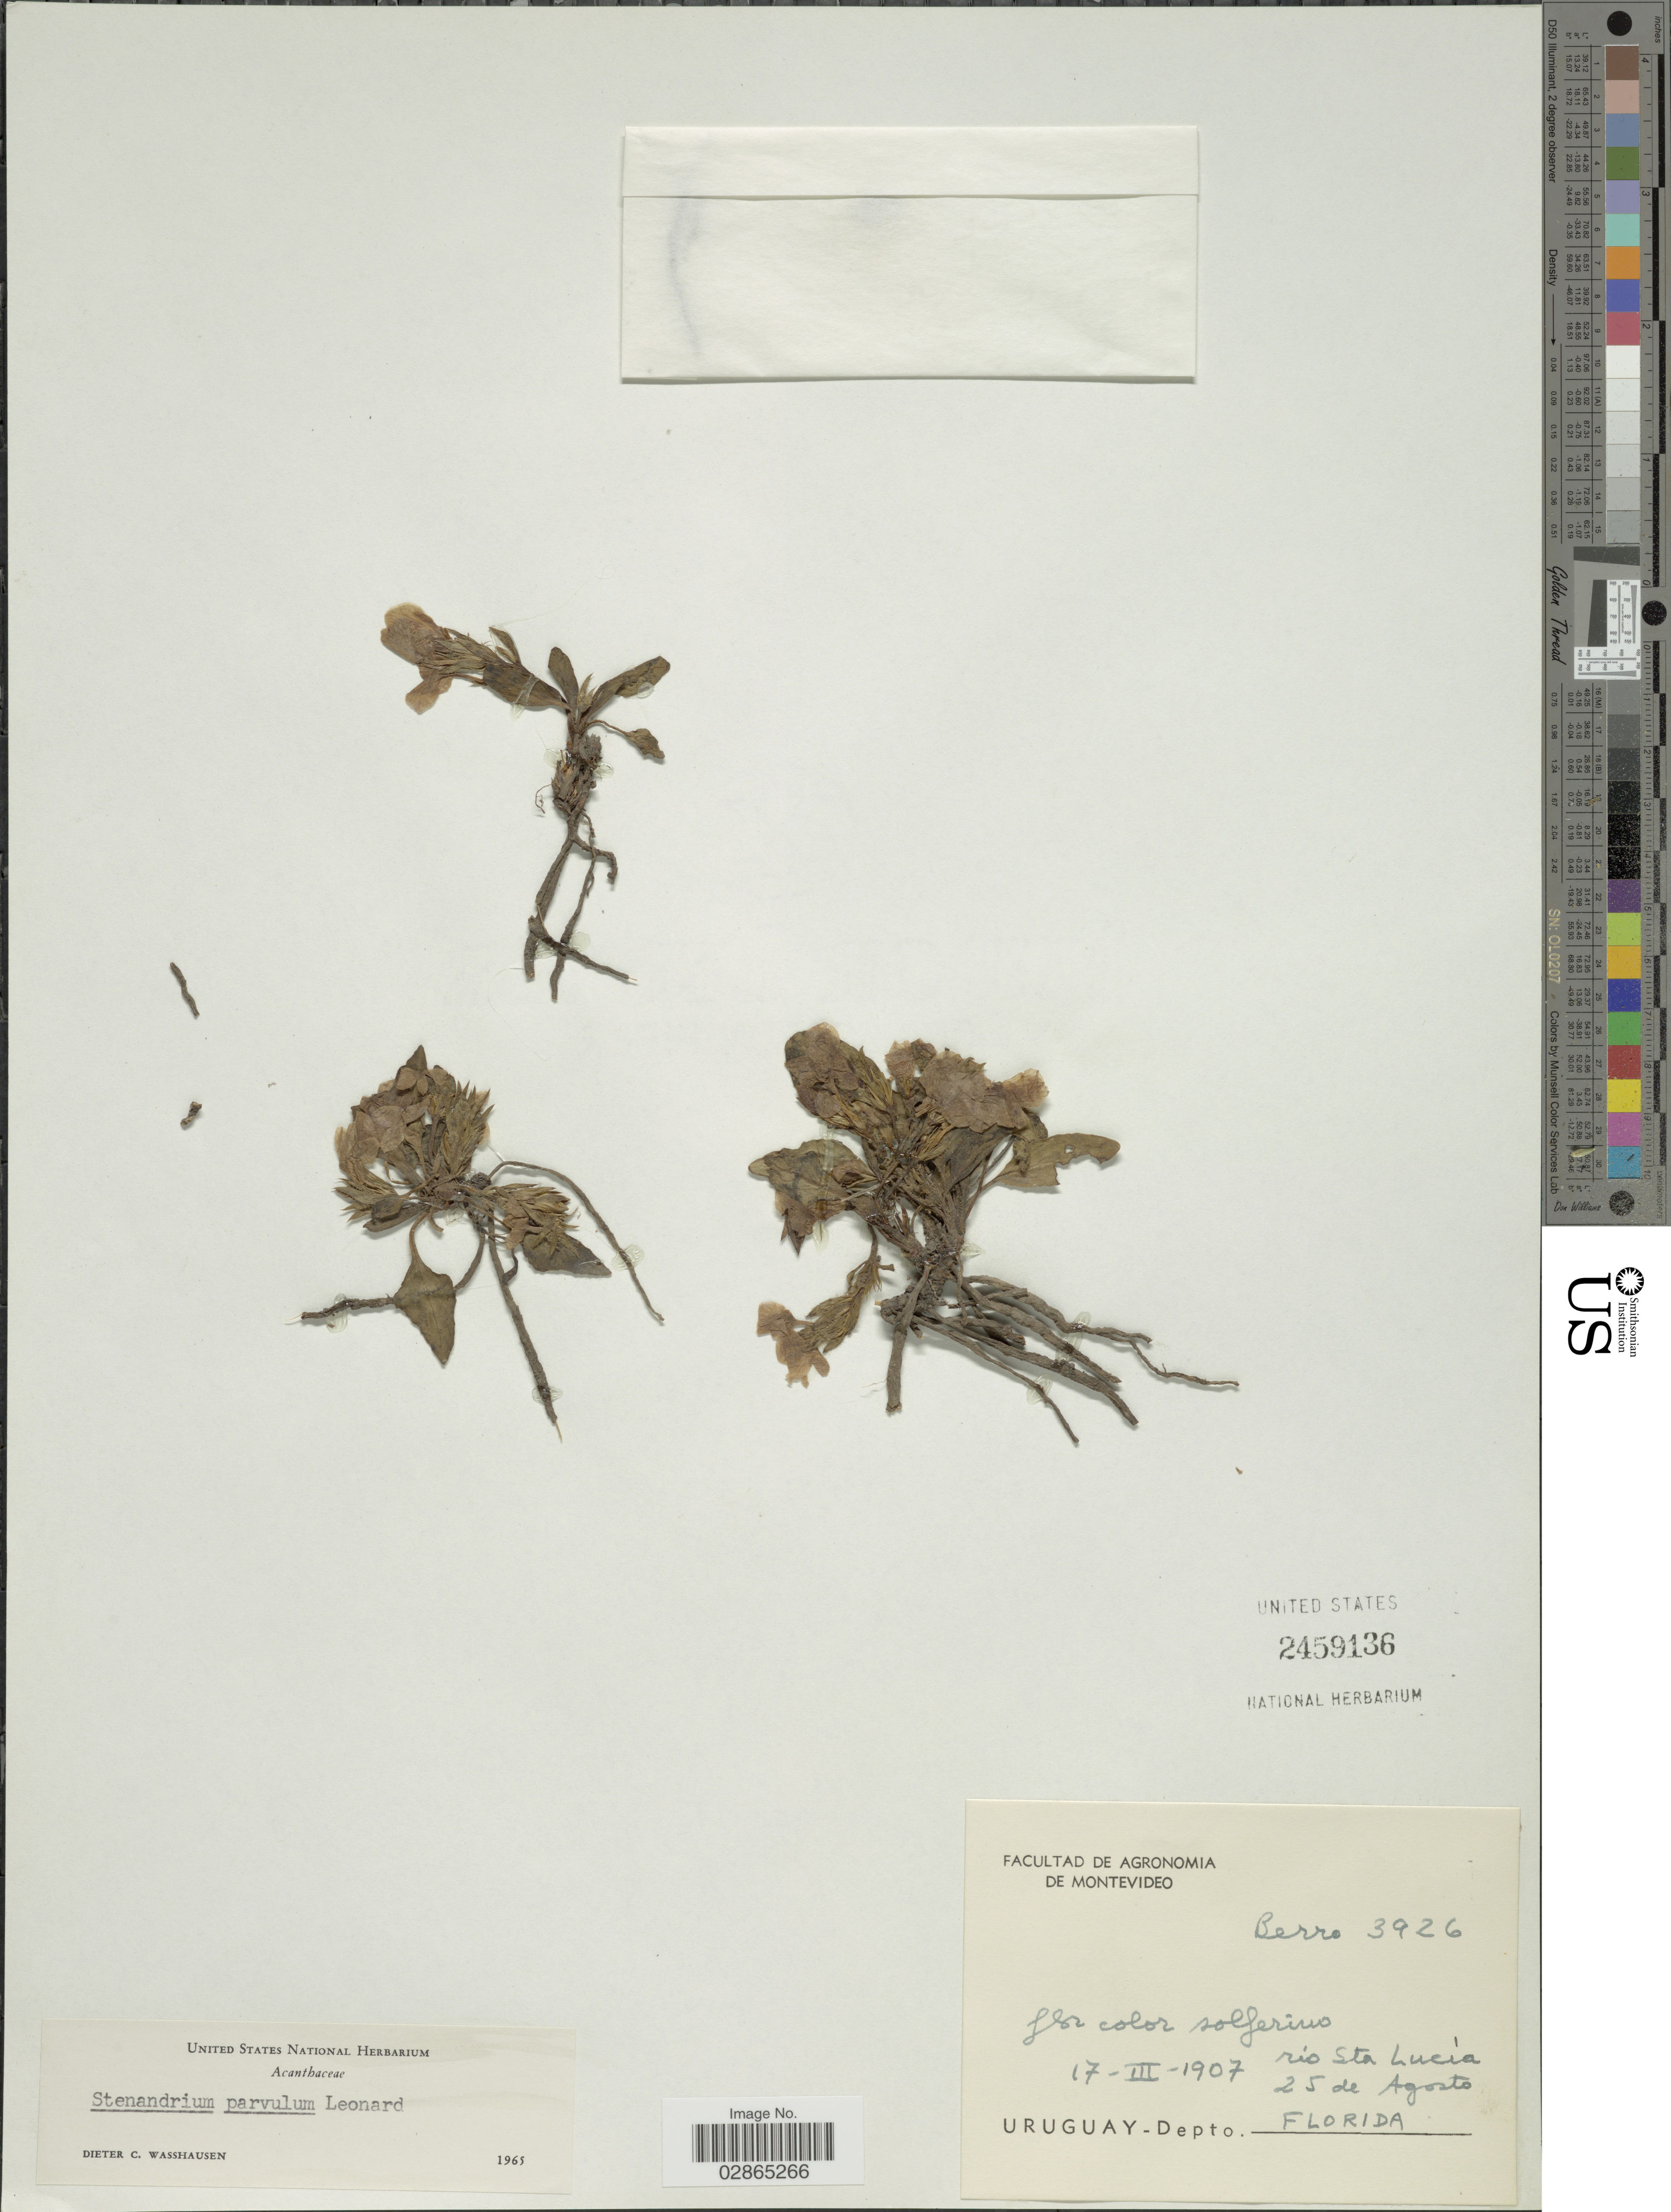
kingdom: Plantae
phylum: Tracheophyta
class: Magnoliopsida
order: Lamiales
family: Acanthaceae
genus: Stenandrium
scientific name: Stenandrium dulce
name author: (Cav.) Nees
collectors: Berro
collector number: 3926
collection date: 1907-03-17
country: Uruguay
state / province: Florida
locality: Rio Sta Lucia, Depto. Florida.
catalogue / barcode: US 2459136